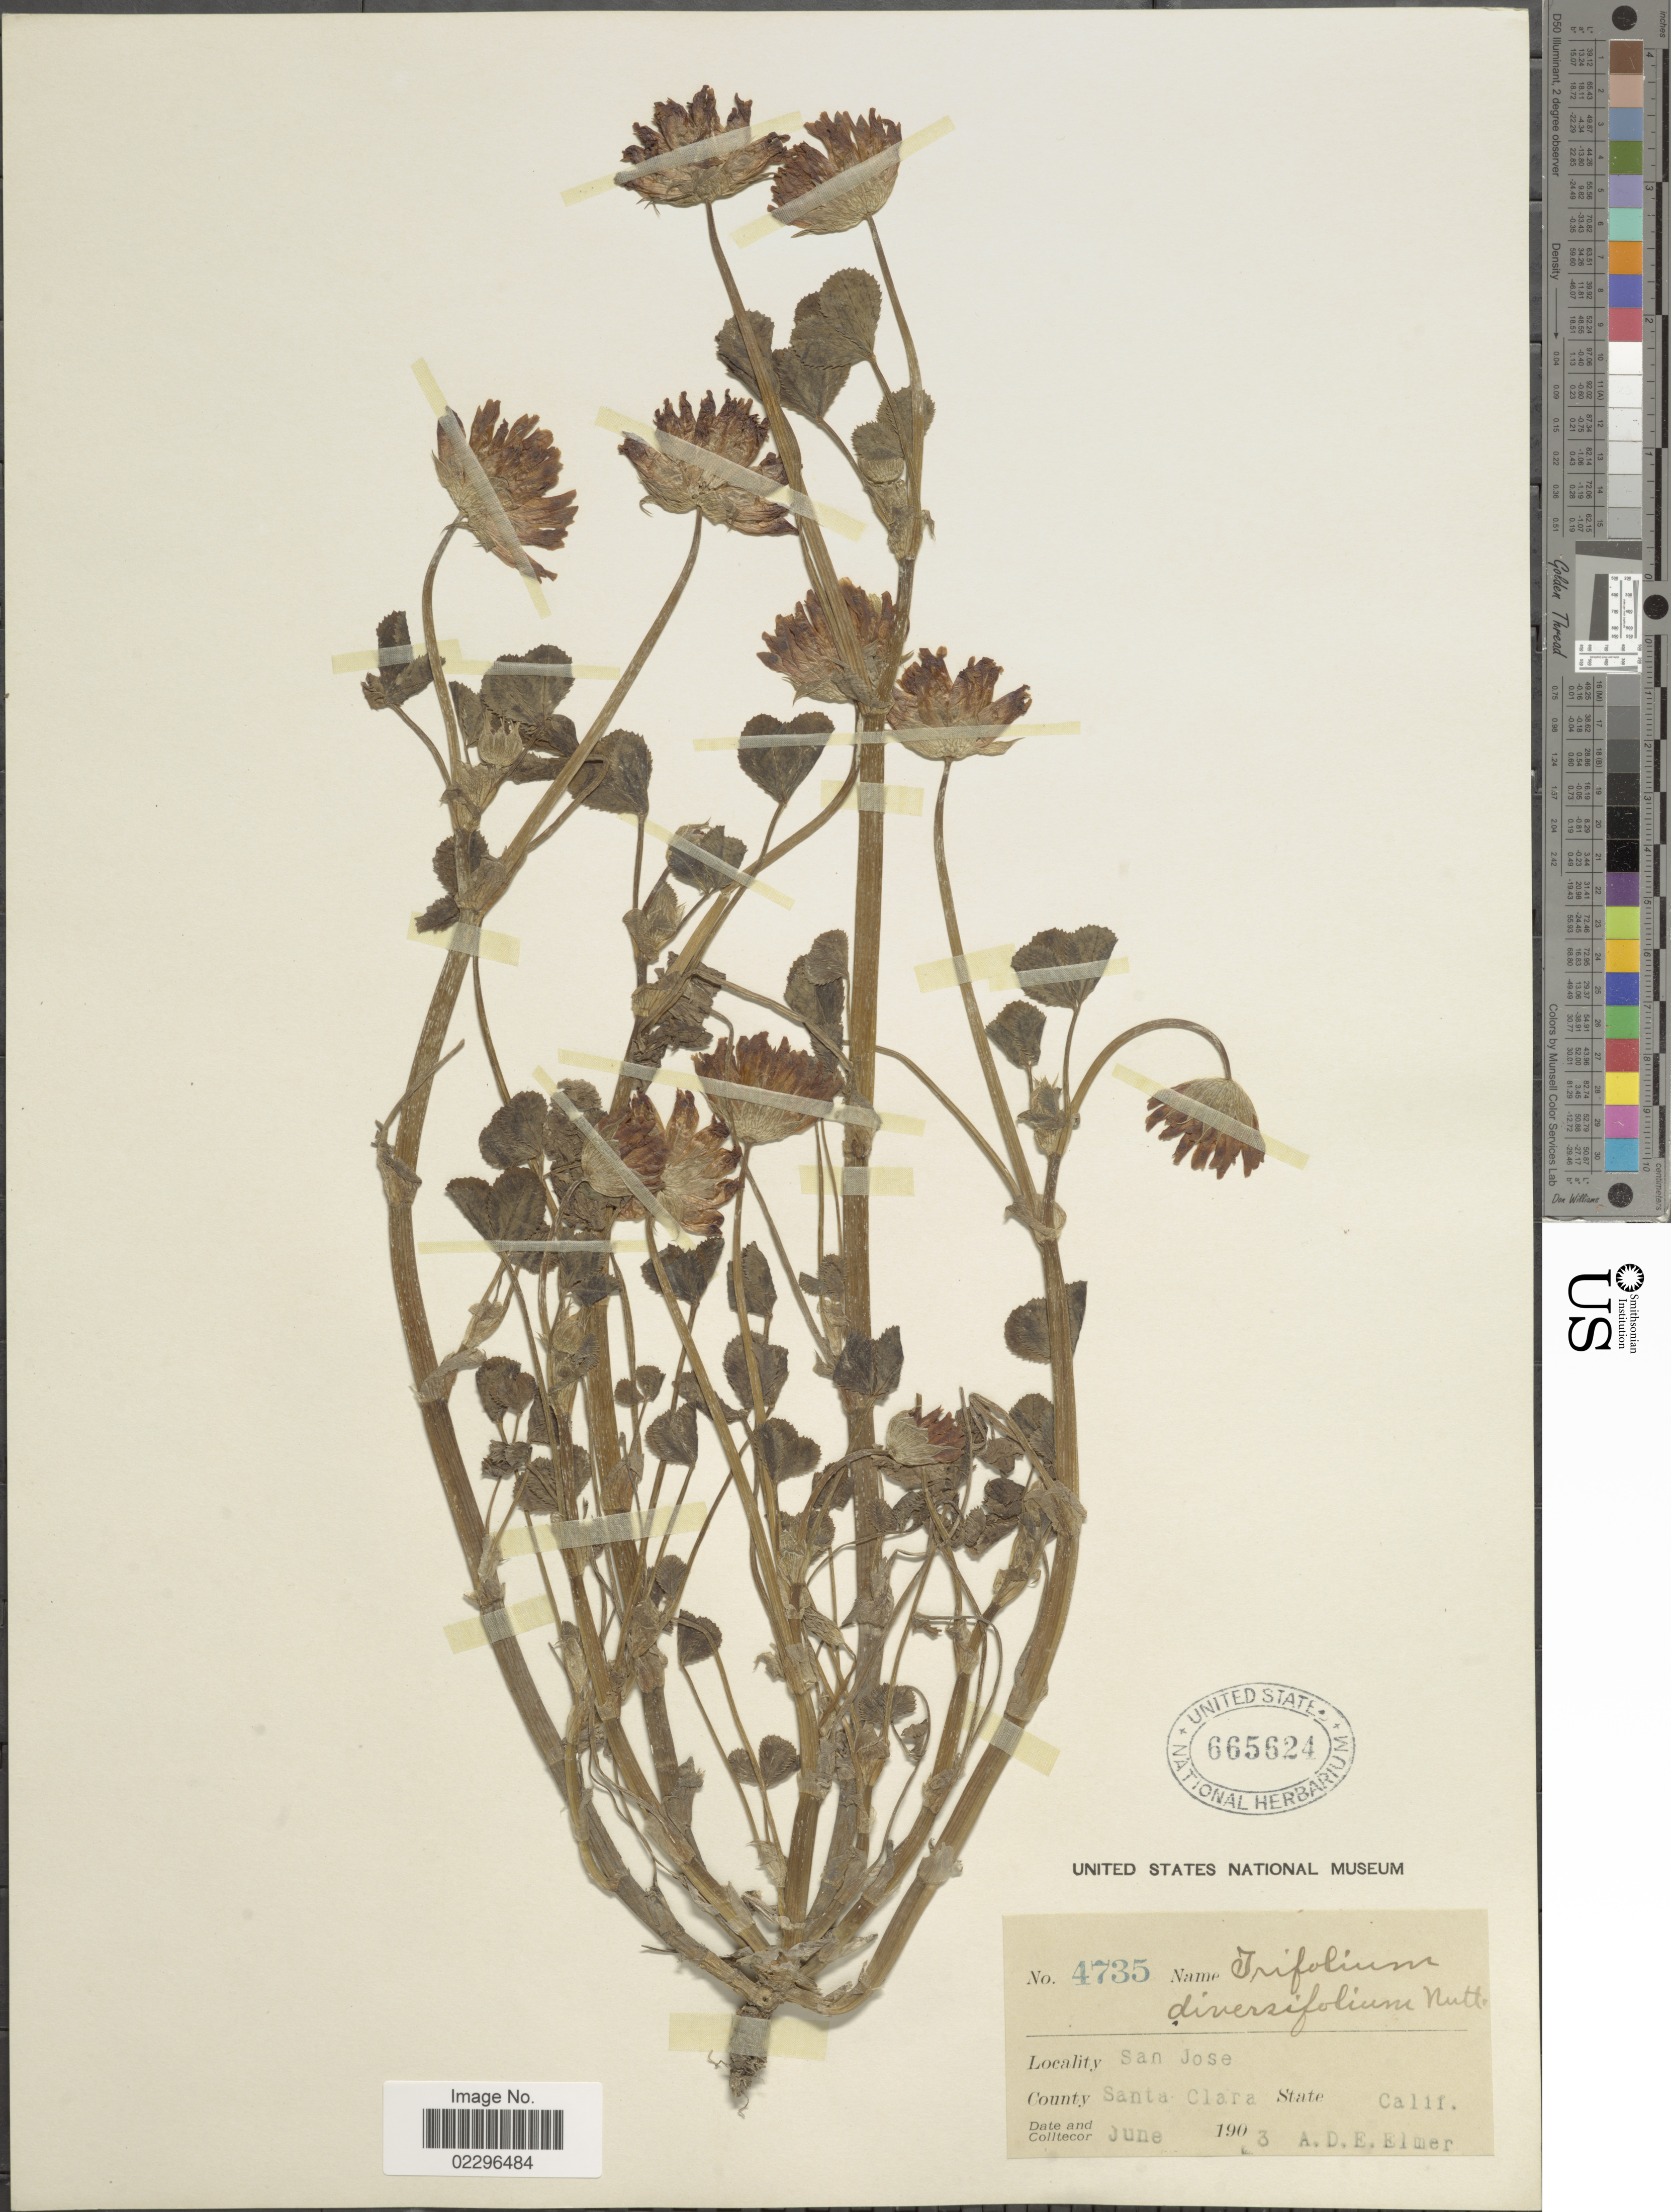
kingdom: Plantae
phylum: Tracheophyta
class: Magnoliopsida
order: Fabales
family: Fabaceae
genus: Trifolium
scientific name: Trifolium fucatum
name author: Lindl.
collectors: A. D. E. Elmer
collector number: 4735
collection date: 1903-06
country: United States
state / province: California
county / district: Santa Clara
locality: San Jose, County Santa Clara, State Calif.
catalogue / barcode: US 665624